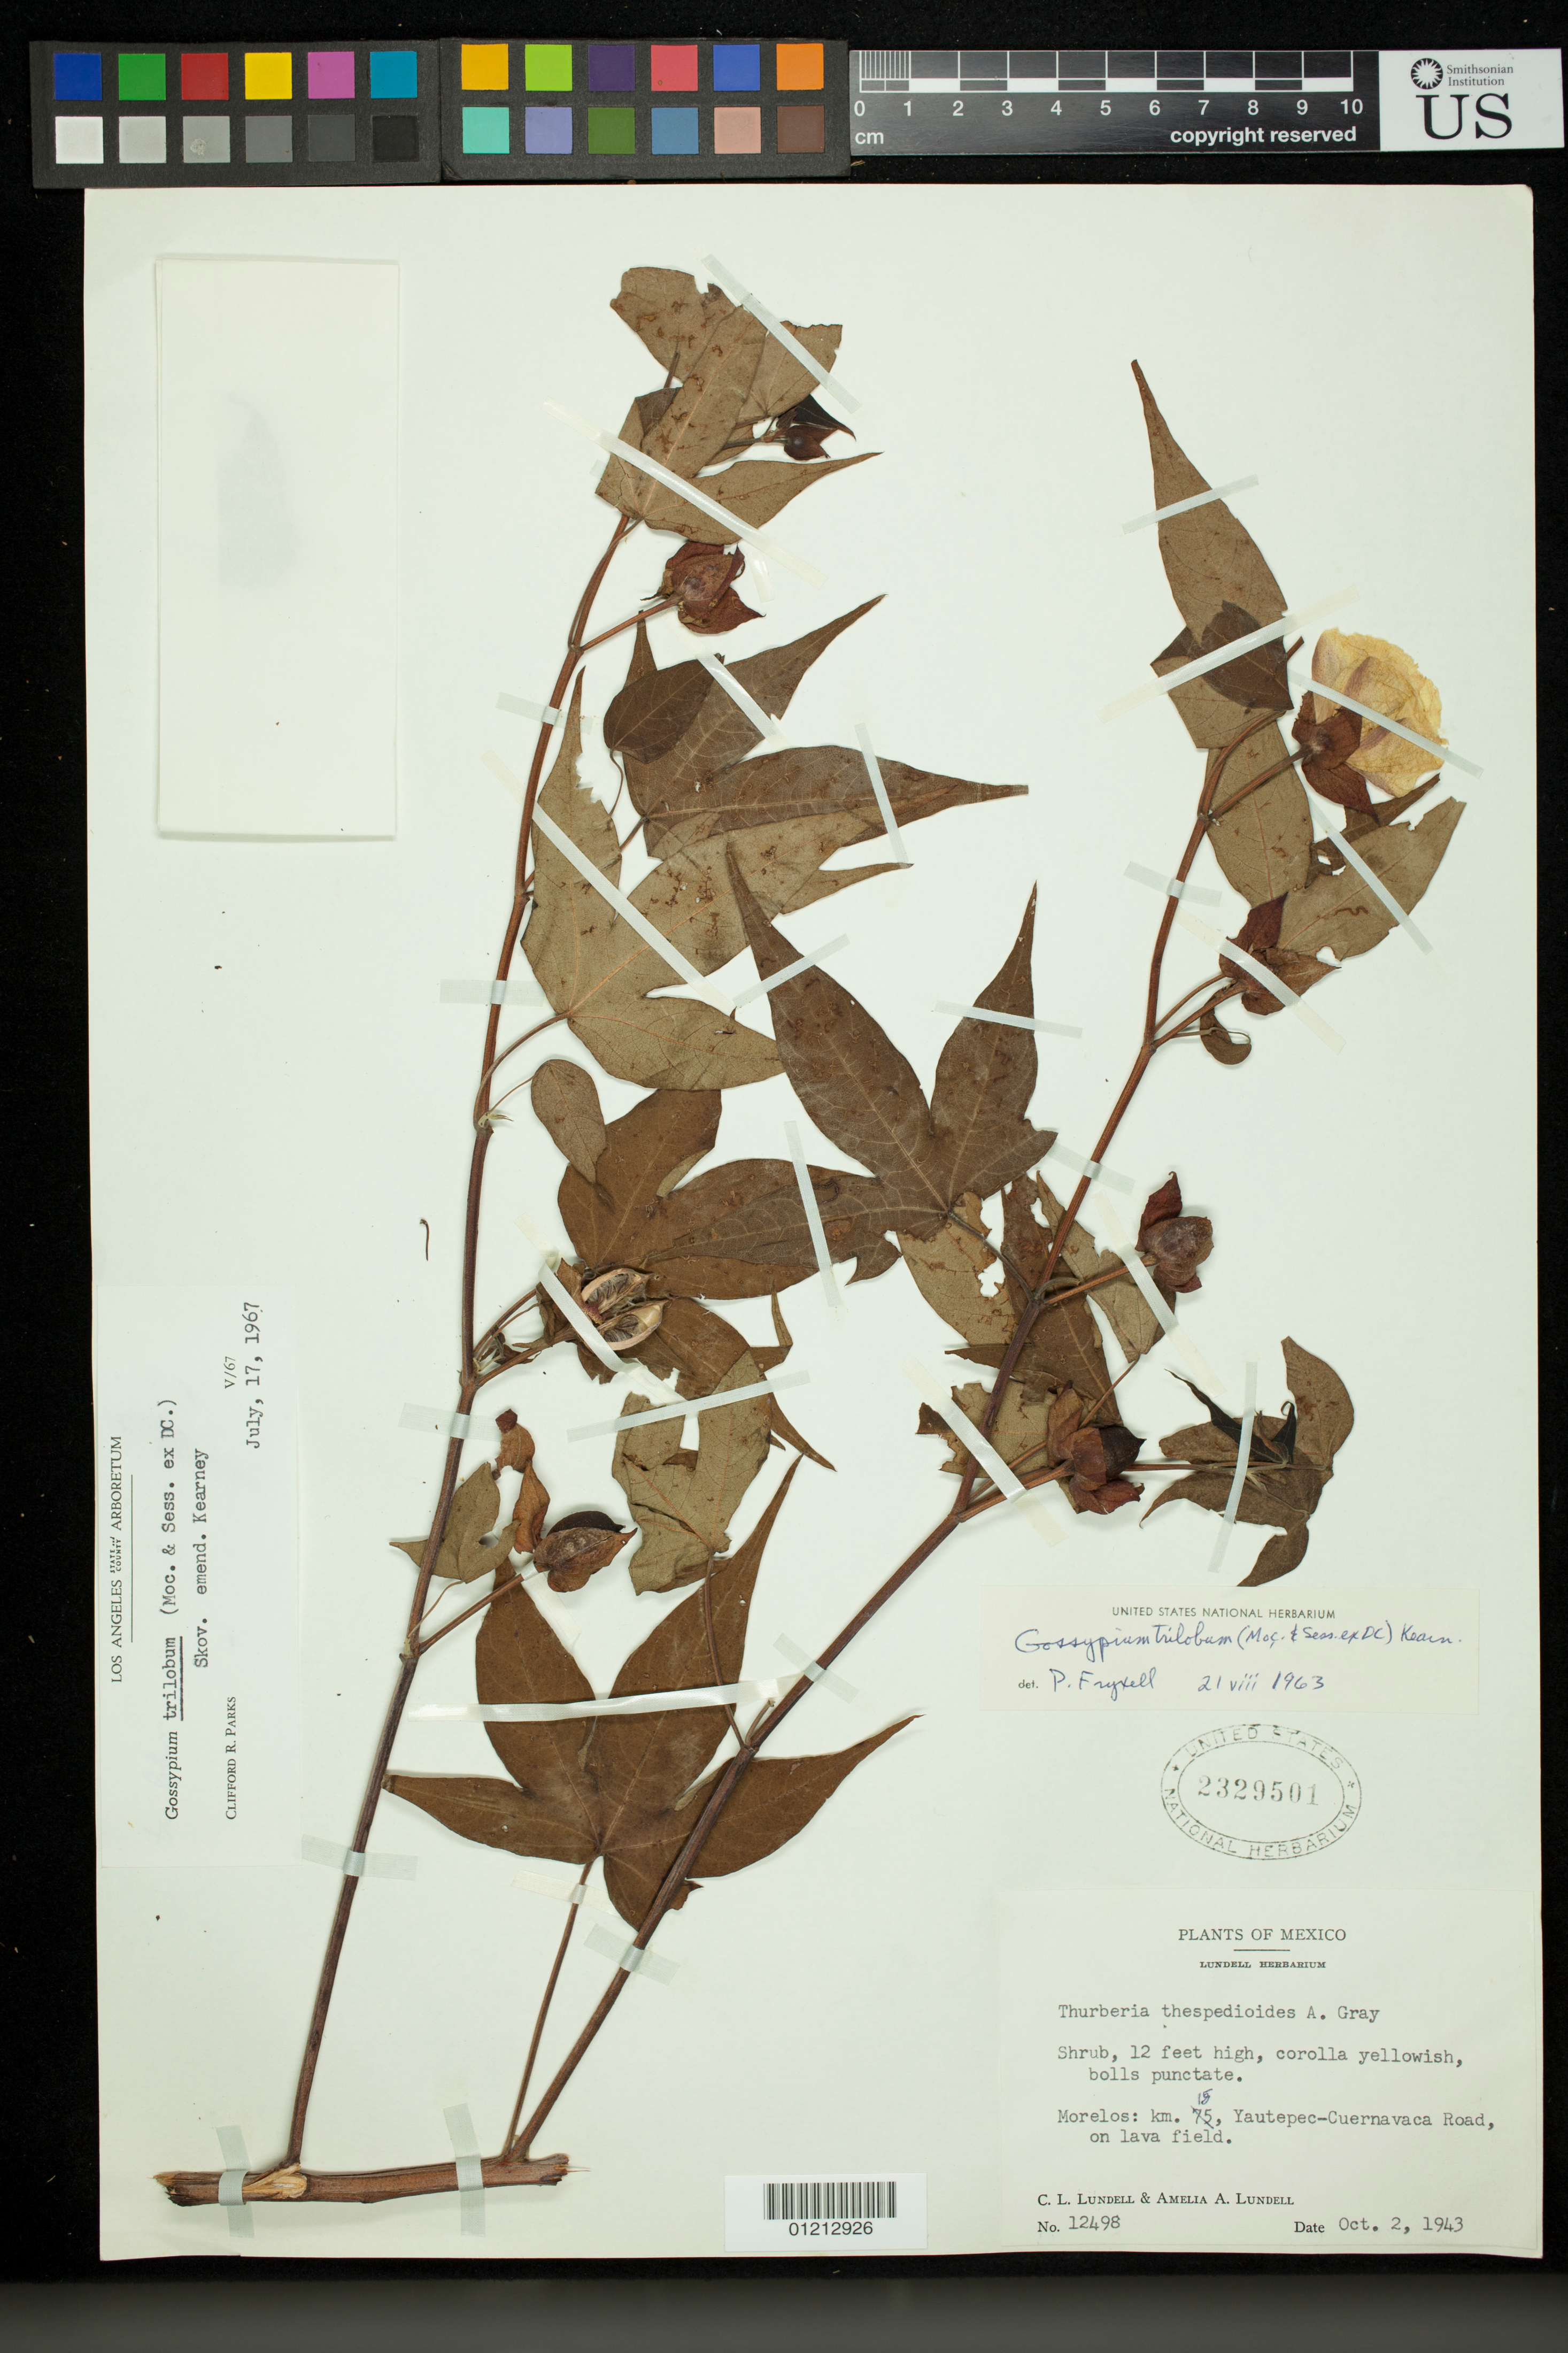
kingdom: Plantae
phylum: Tracheophyta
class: Magnoliopsida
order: Malvales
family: Malvaceae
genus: Gossypium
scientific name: Gossypium trilobum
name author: (Sessé & Moc. ex DC.) Skovsted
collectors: C. L. Lundell & A. A. Lundell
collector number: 12498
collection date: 1943-10-02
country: Mexico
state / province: Morelos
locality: km. [[15 or 18?]] Yautepec-Cuernavaca Road, on lava field.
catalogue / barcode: US 2329501